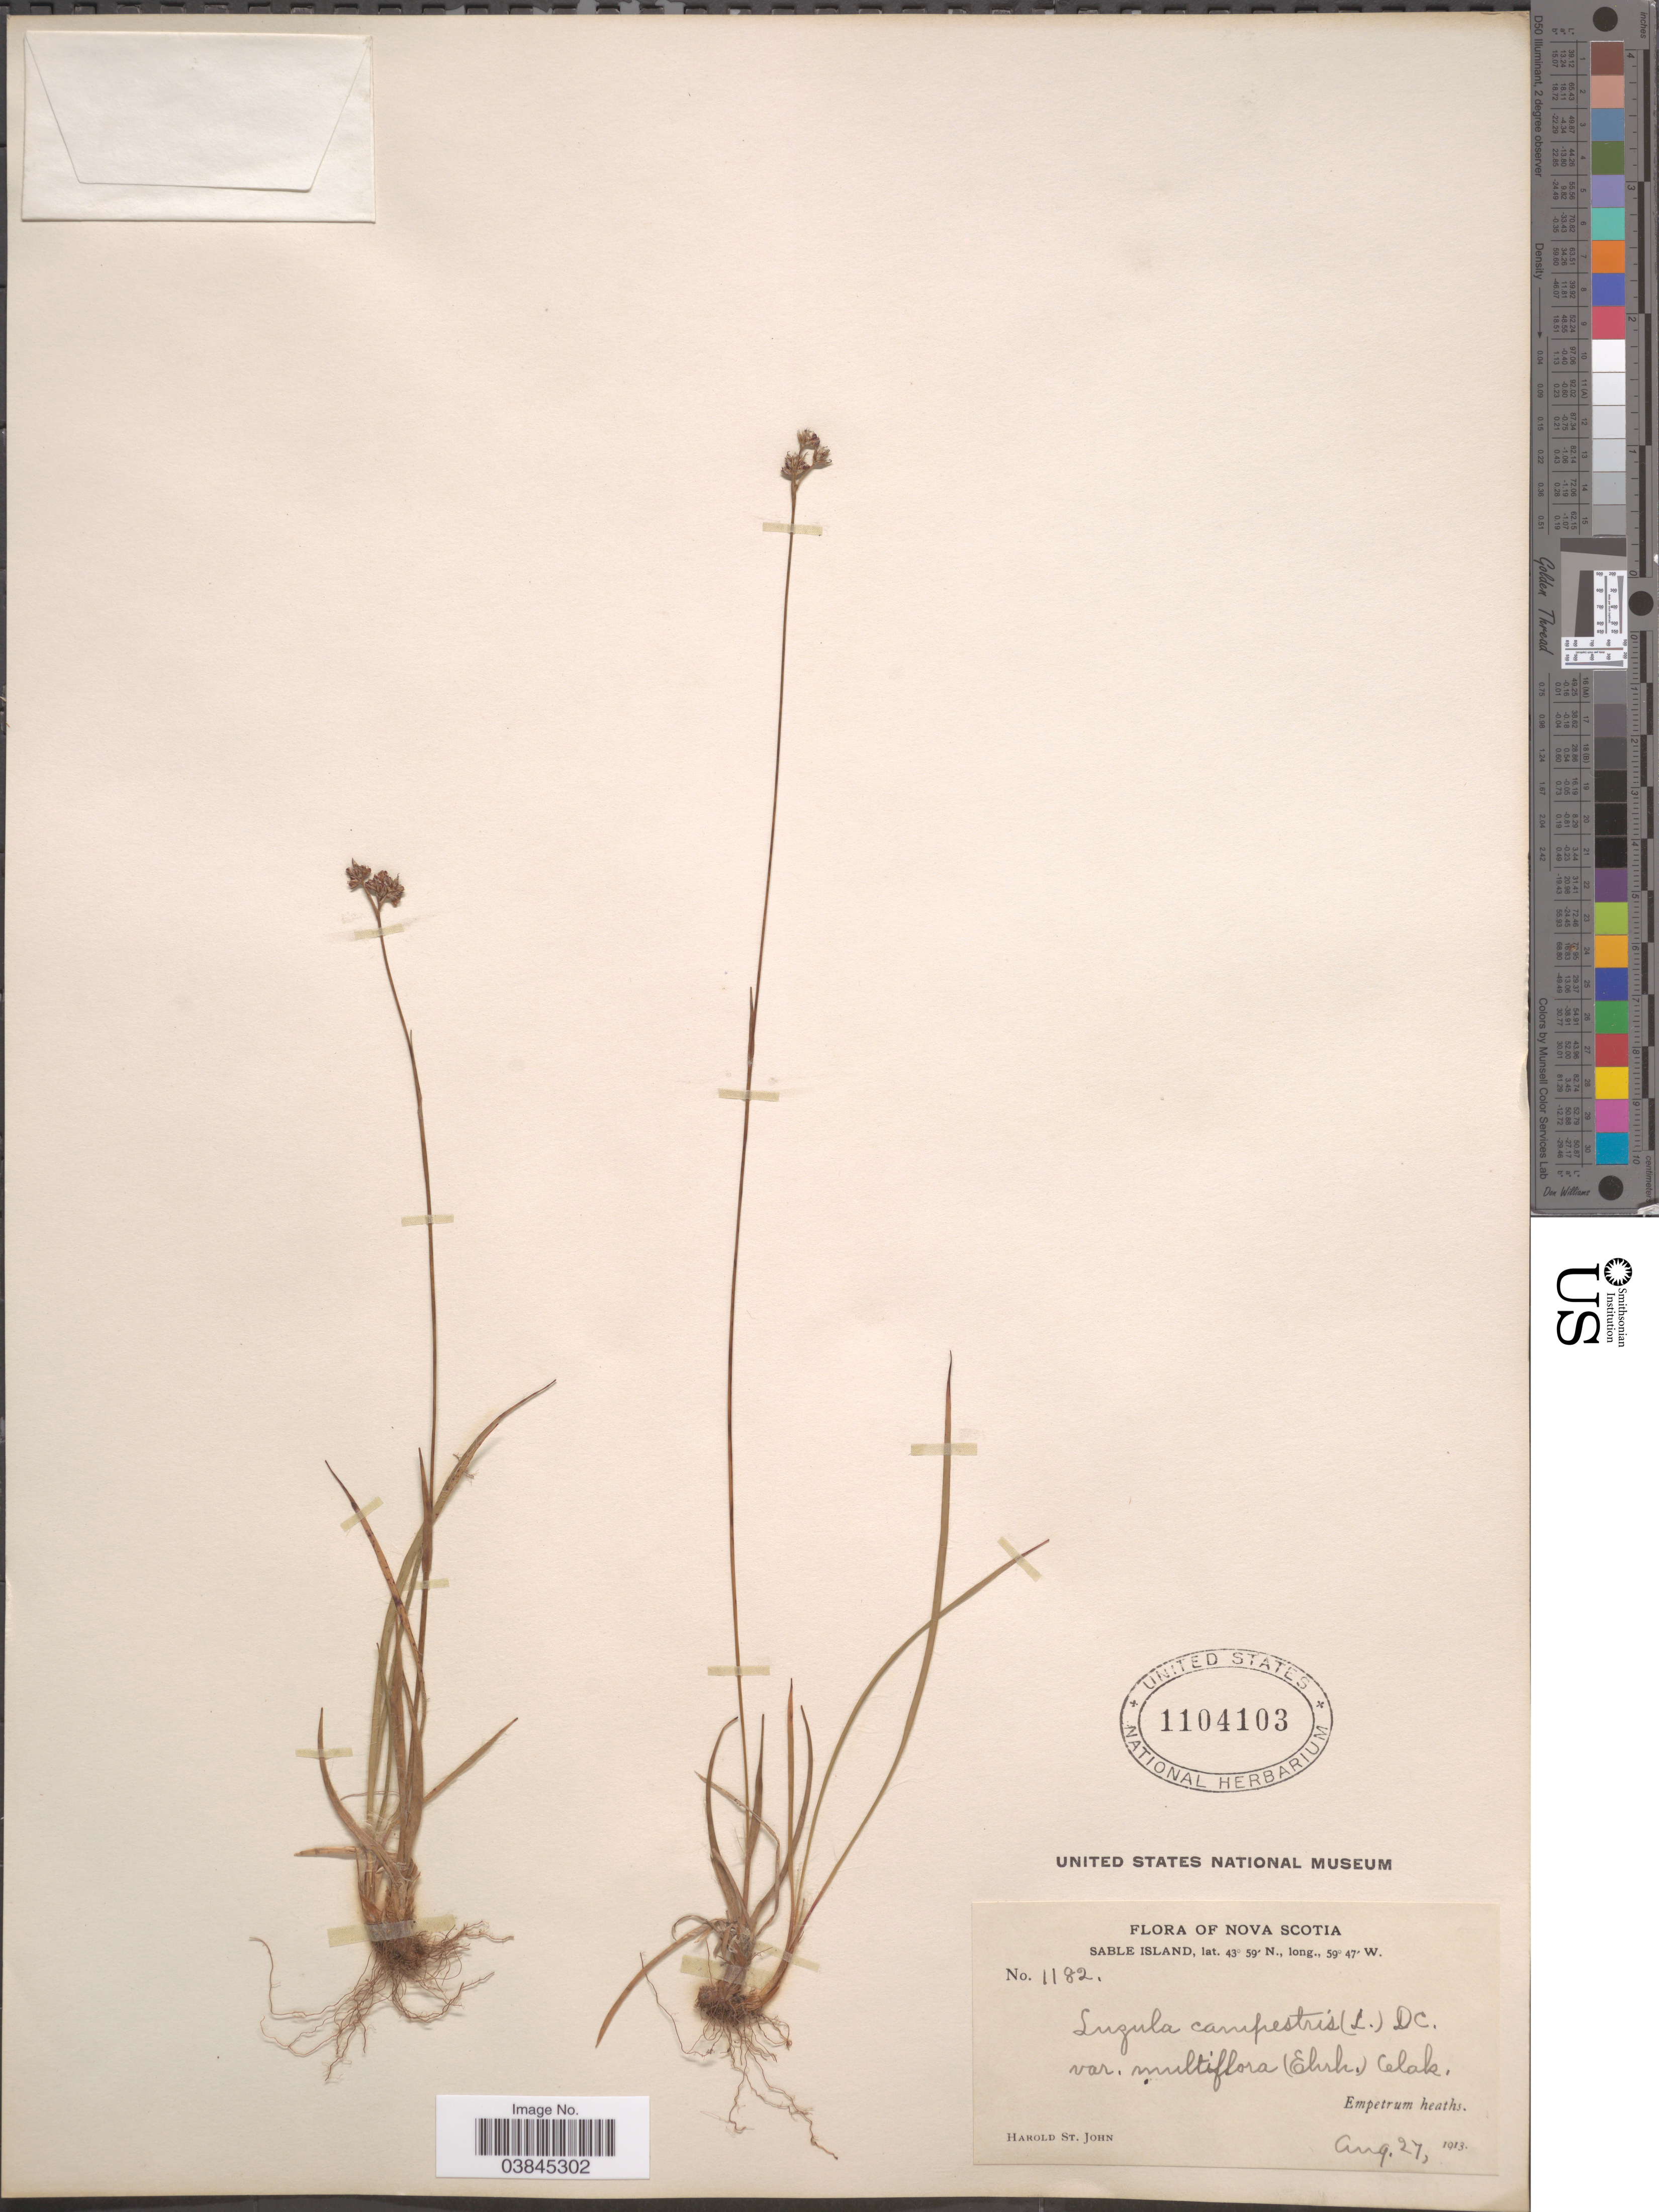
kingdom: Plantae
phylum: Tracheophyta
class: Liliopsida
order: Poales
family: Juncaceae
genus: Luzula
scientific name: Luzula campestris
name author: (L.) DC.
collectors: H. St. John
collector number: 1182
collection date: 1913-08-27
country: Canada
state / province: Nova Scotia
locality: Sable Island.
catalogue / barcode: US 1104103